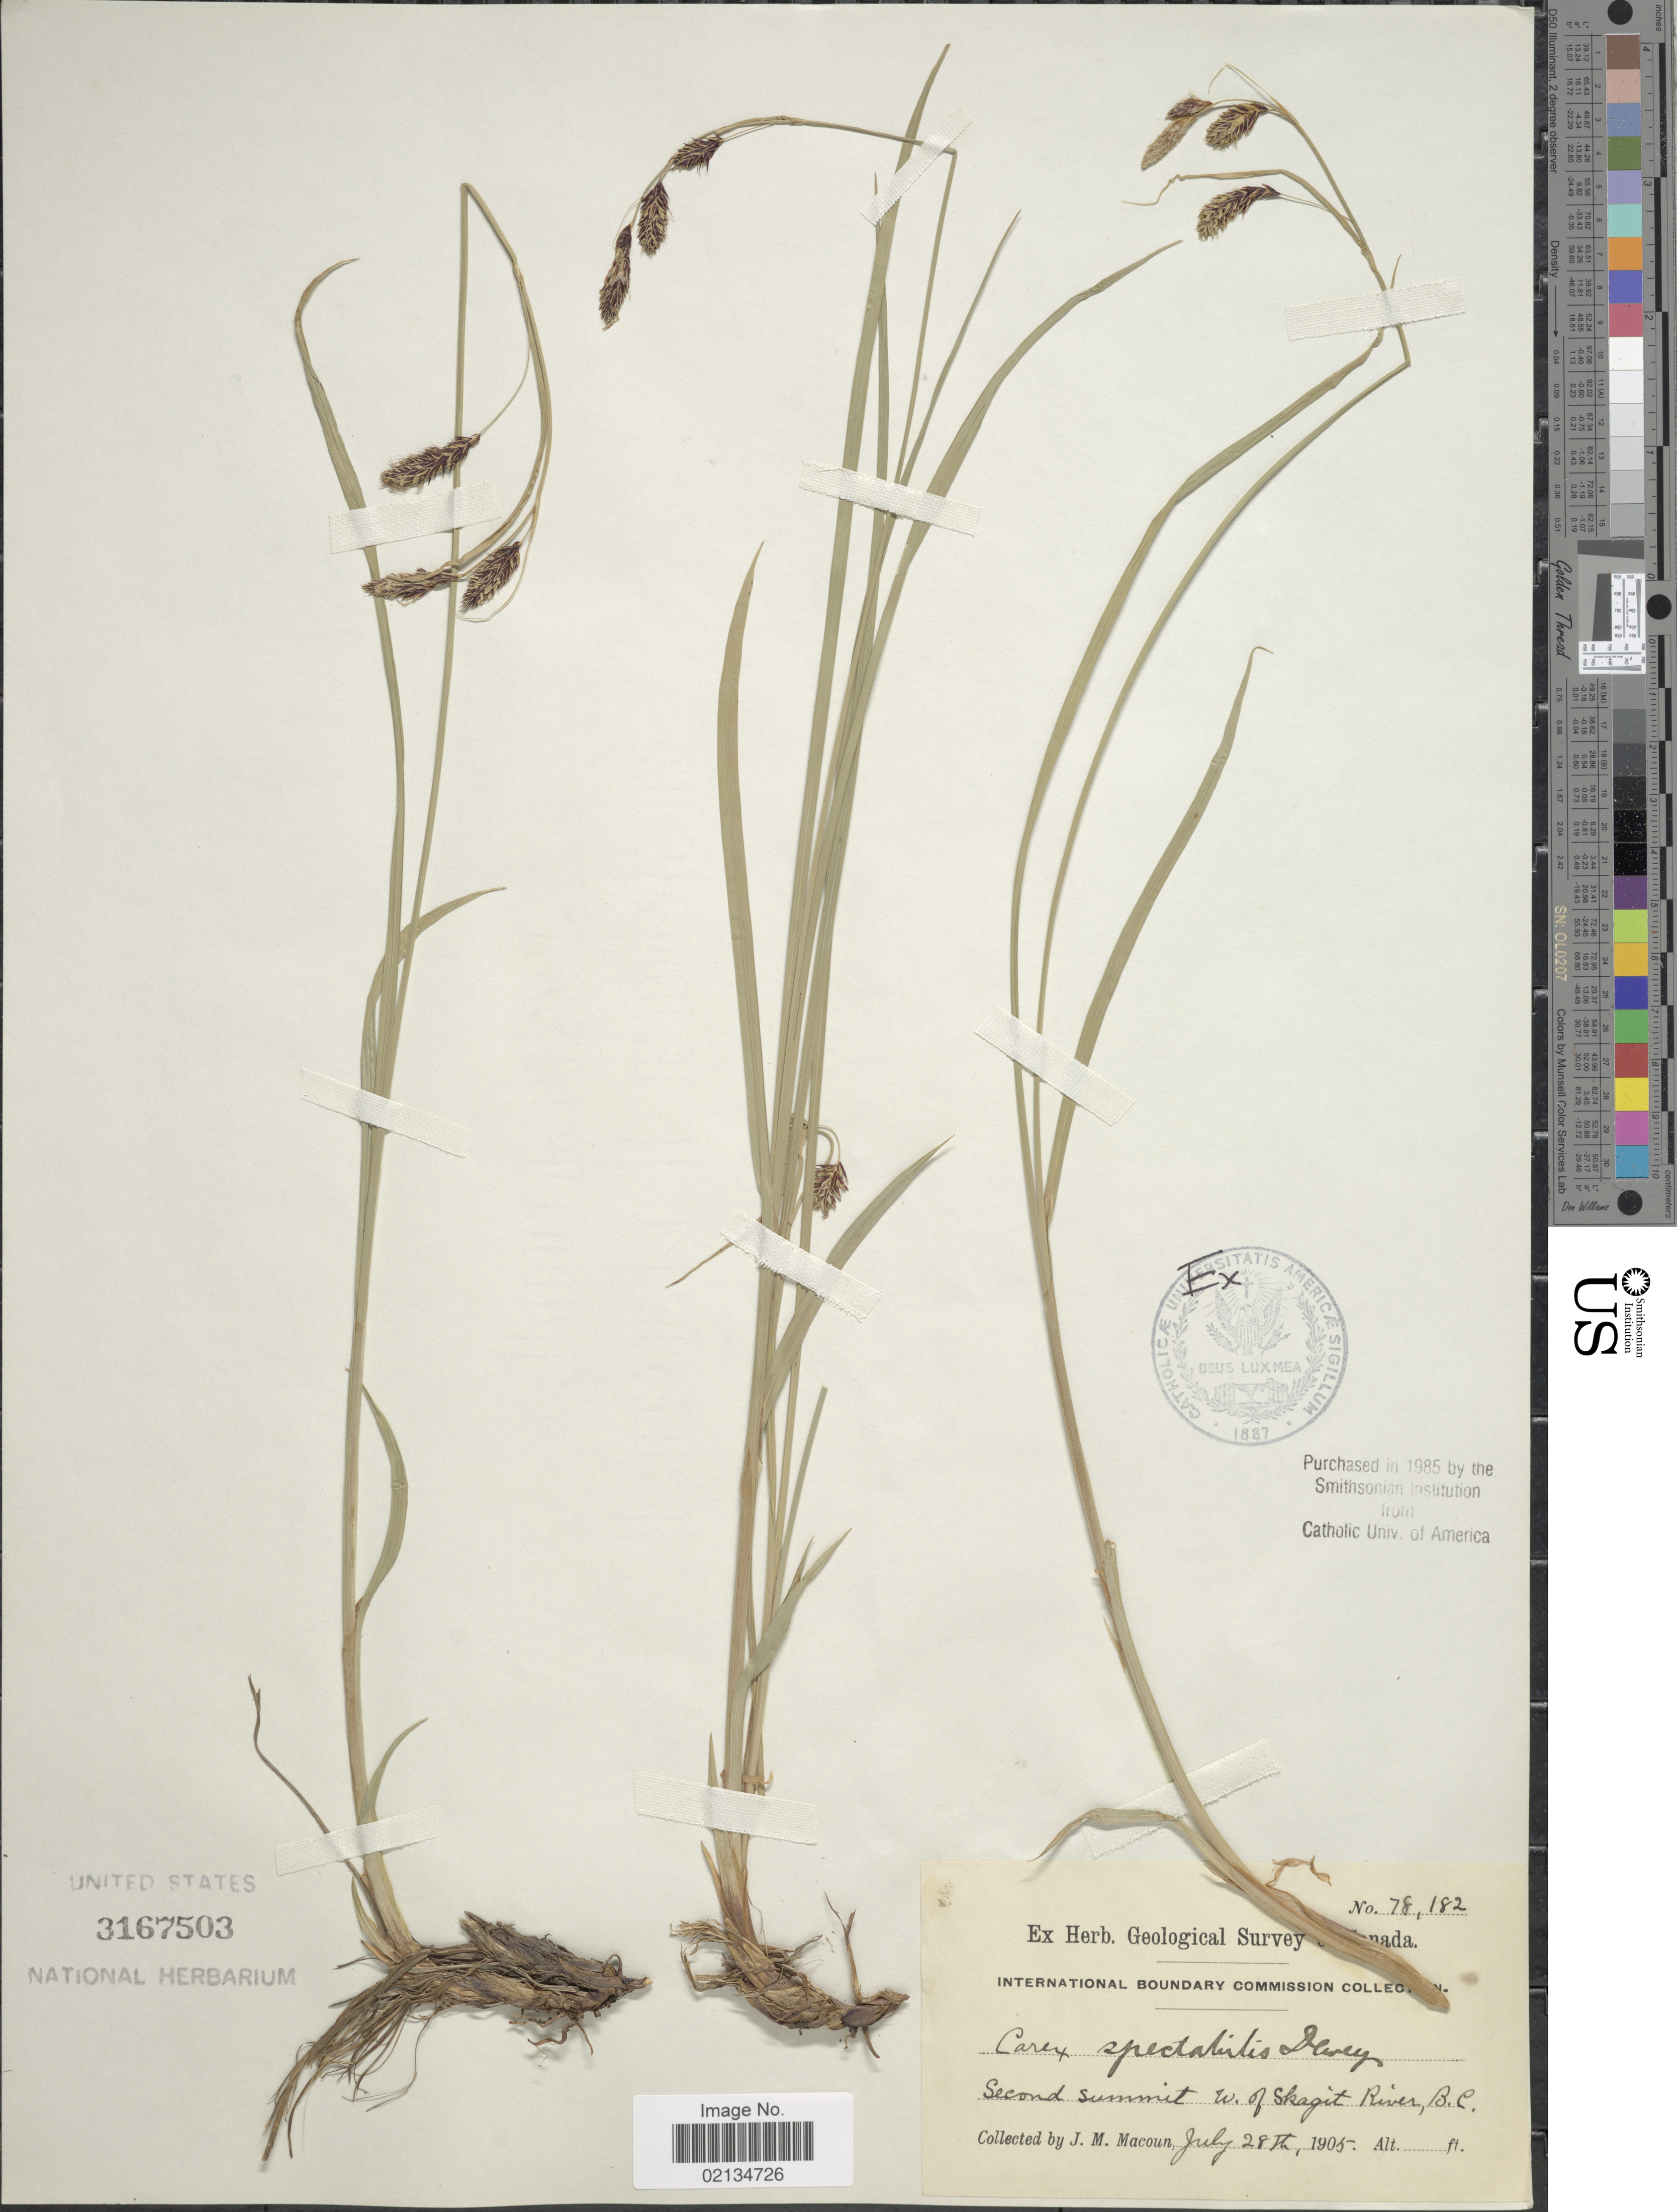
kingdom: Plantae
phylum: Tracheophyta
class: Liliopsida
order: Poales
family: Cyperaceae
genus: Carex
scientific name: Carex spectabilis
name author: Dewey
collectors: J. M. Macoun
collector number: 78182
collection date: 1905-07-28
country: Canada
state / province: British Columbia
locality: Second Summit W. of Skagit River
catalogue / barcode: US 3167503